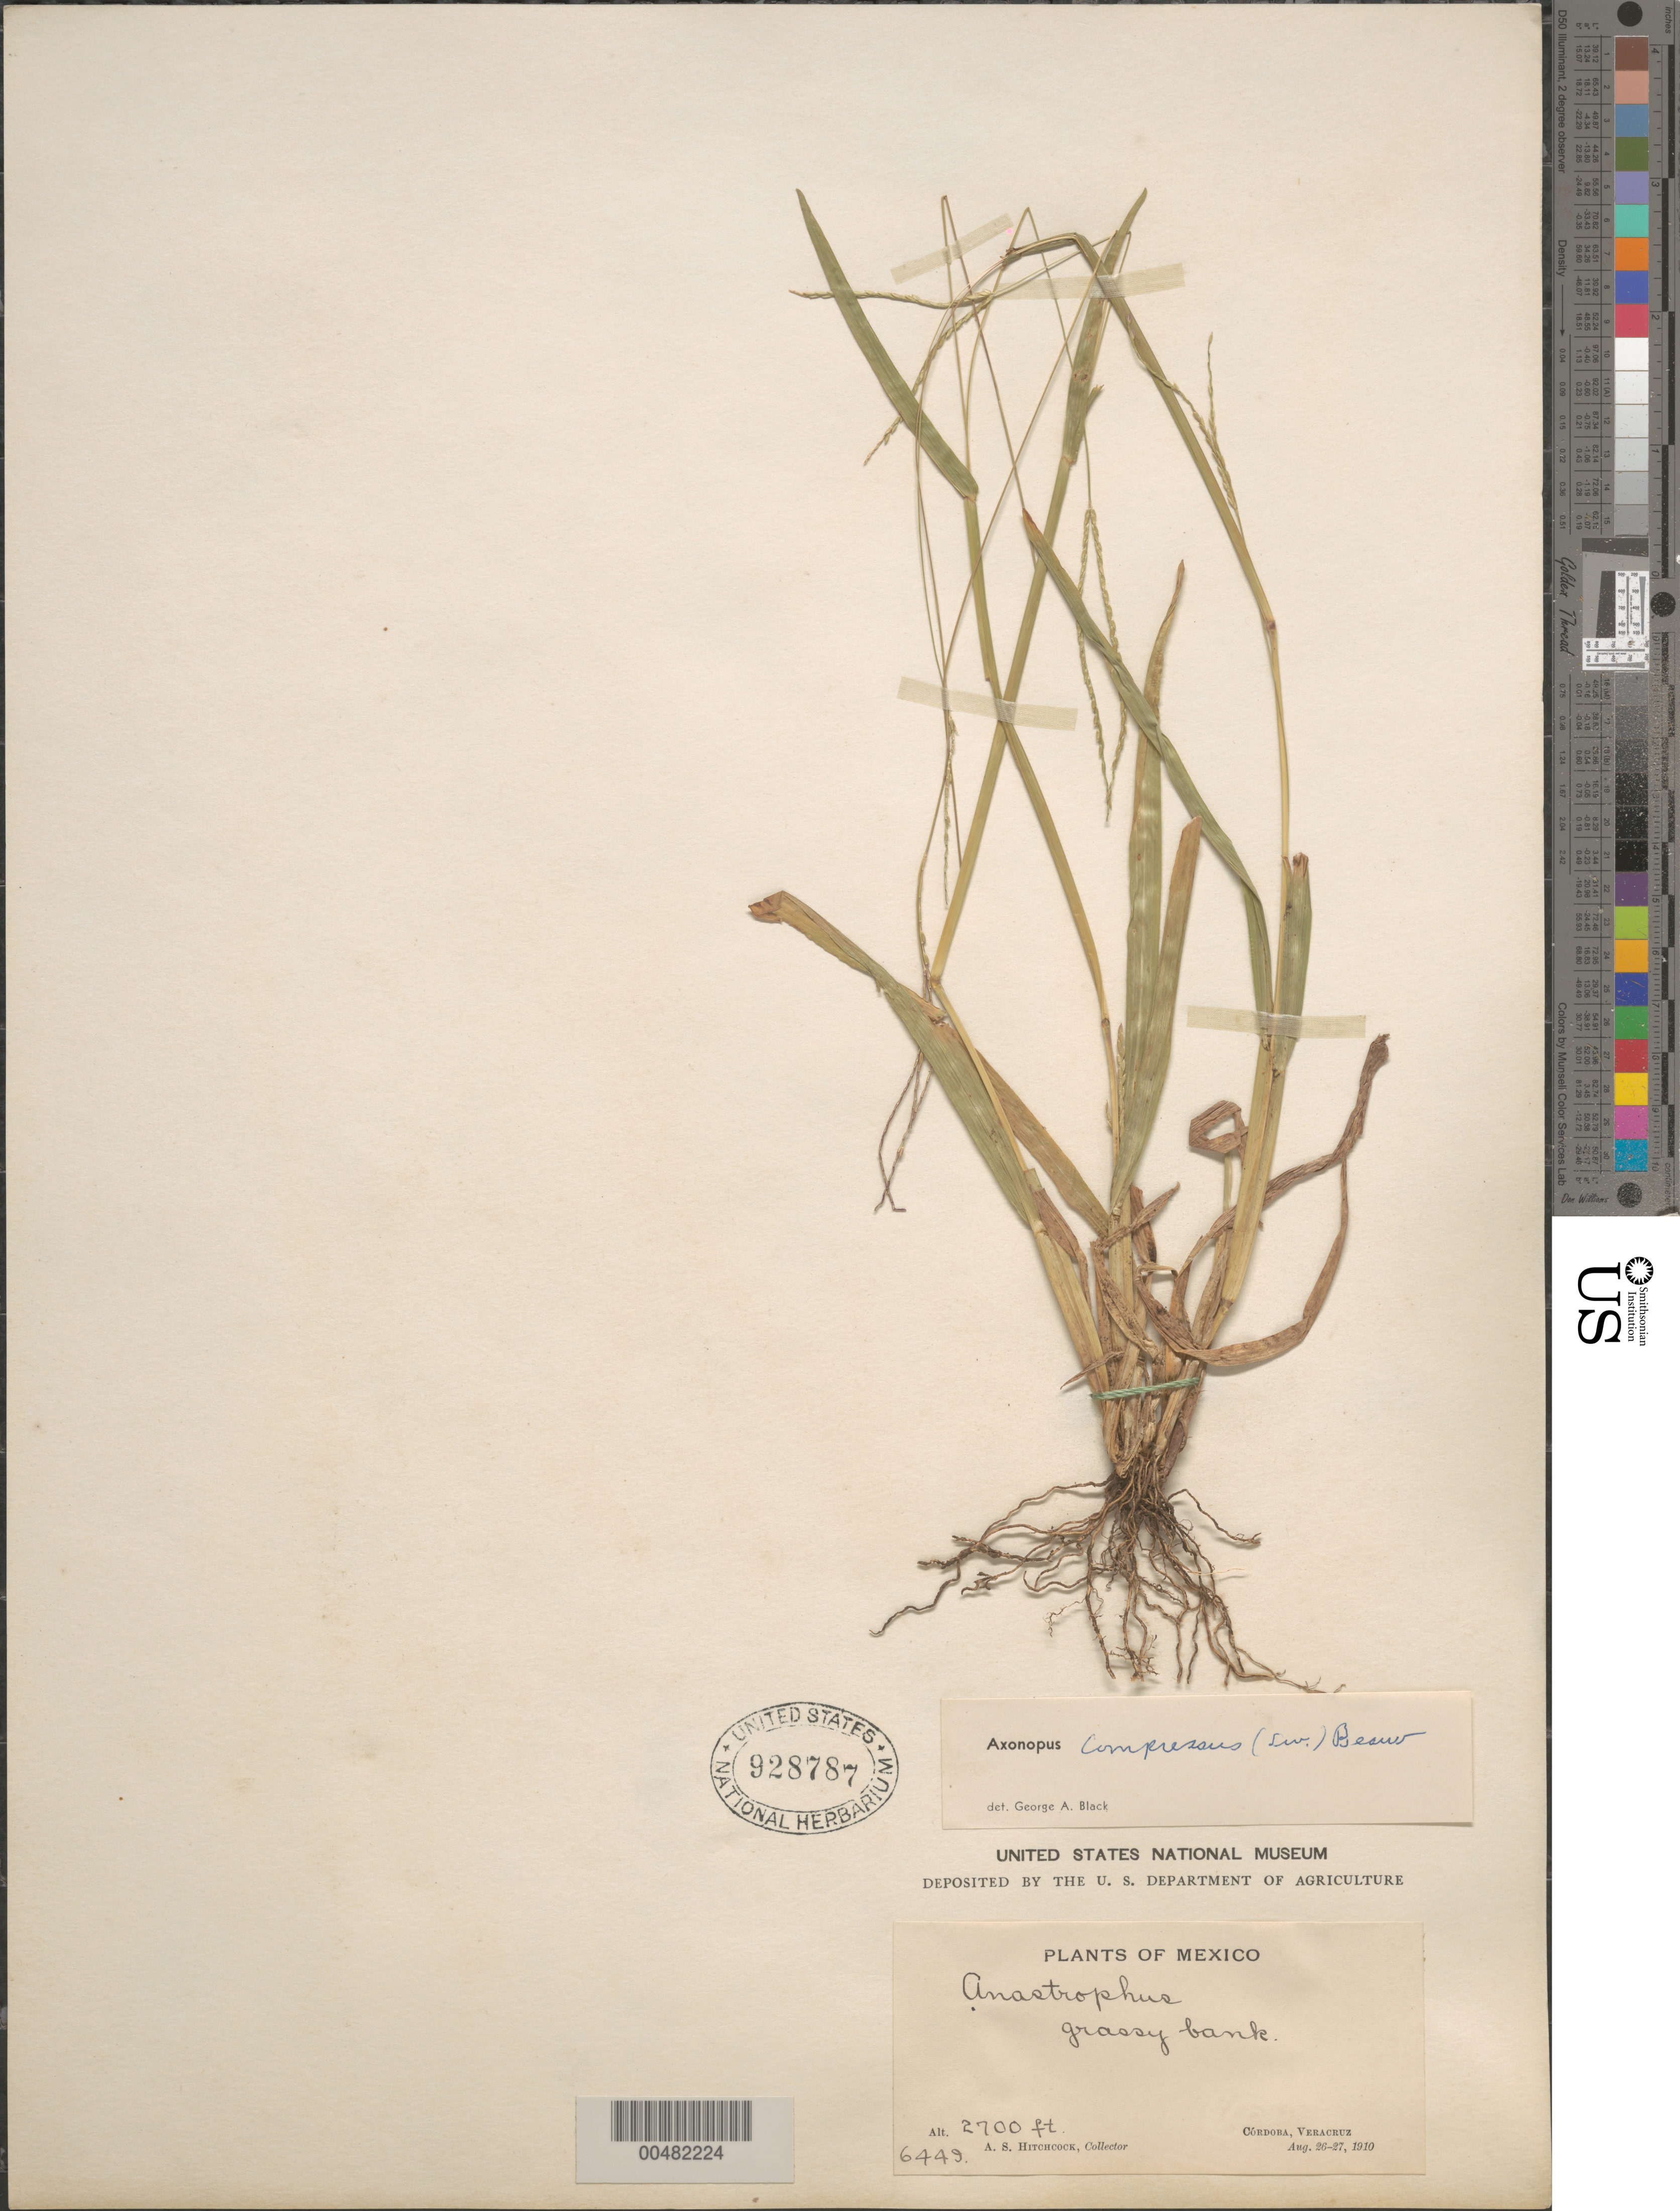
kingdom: Plantae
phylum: Tracheophyta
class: Liliopsida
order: Poales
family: Poaceae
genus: Axonopus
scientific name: Axonopus compressus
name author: (Sw.) P. Beauv.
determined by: Black, G. A.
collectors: A. S. Hitchcock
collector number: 6449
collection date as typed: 26 Aug 1910 to 27 Aug 1910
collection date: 1910-08-26/1910-08-27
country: Mexico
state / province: Veracruz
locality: Córdoba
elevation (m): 823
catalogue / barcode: US 928787